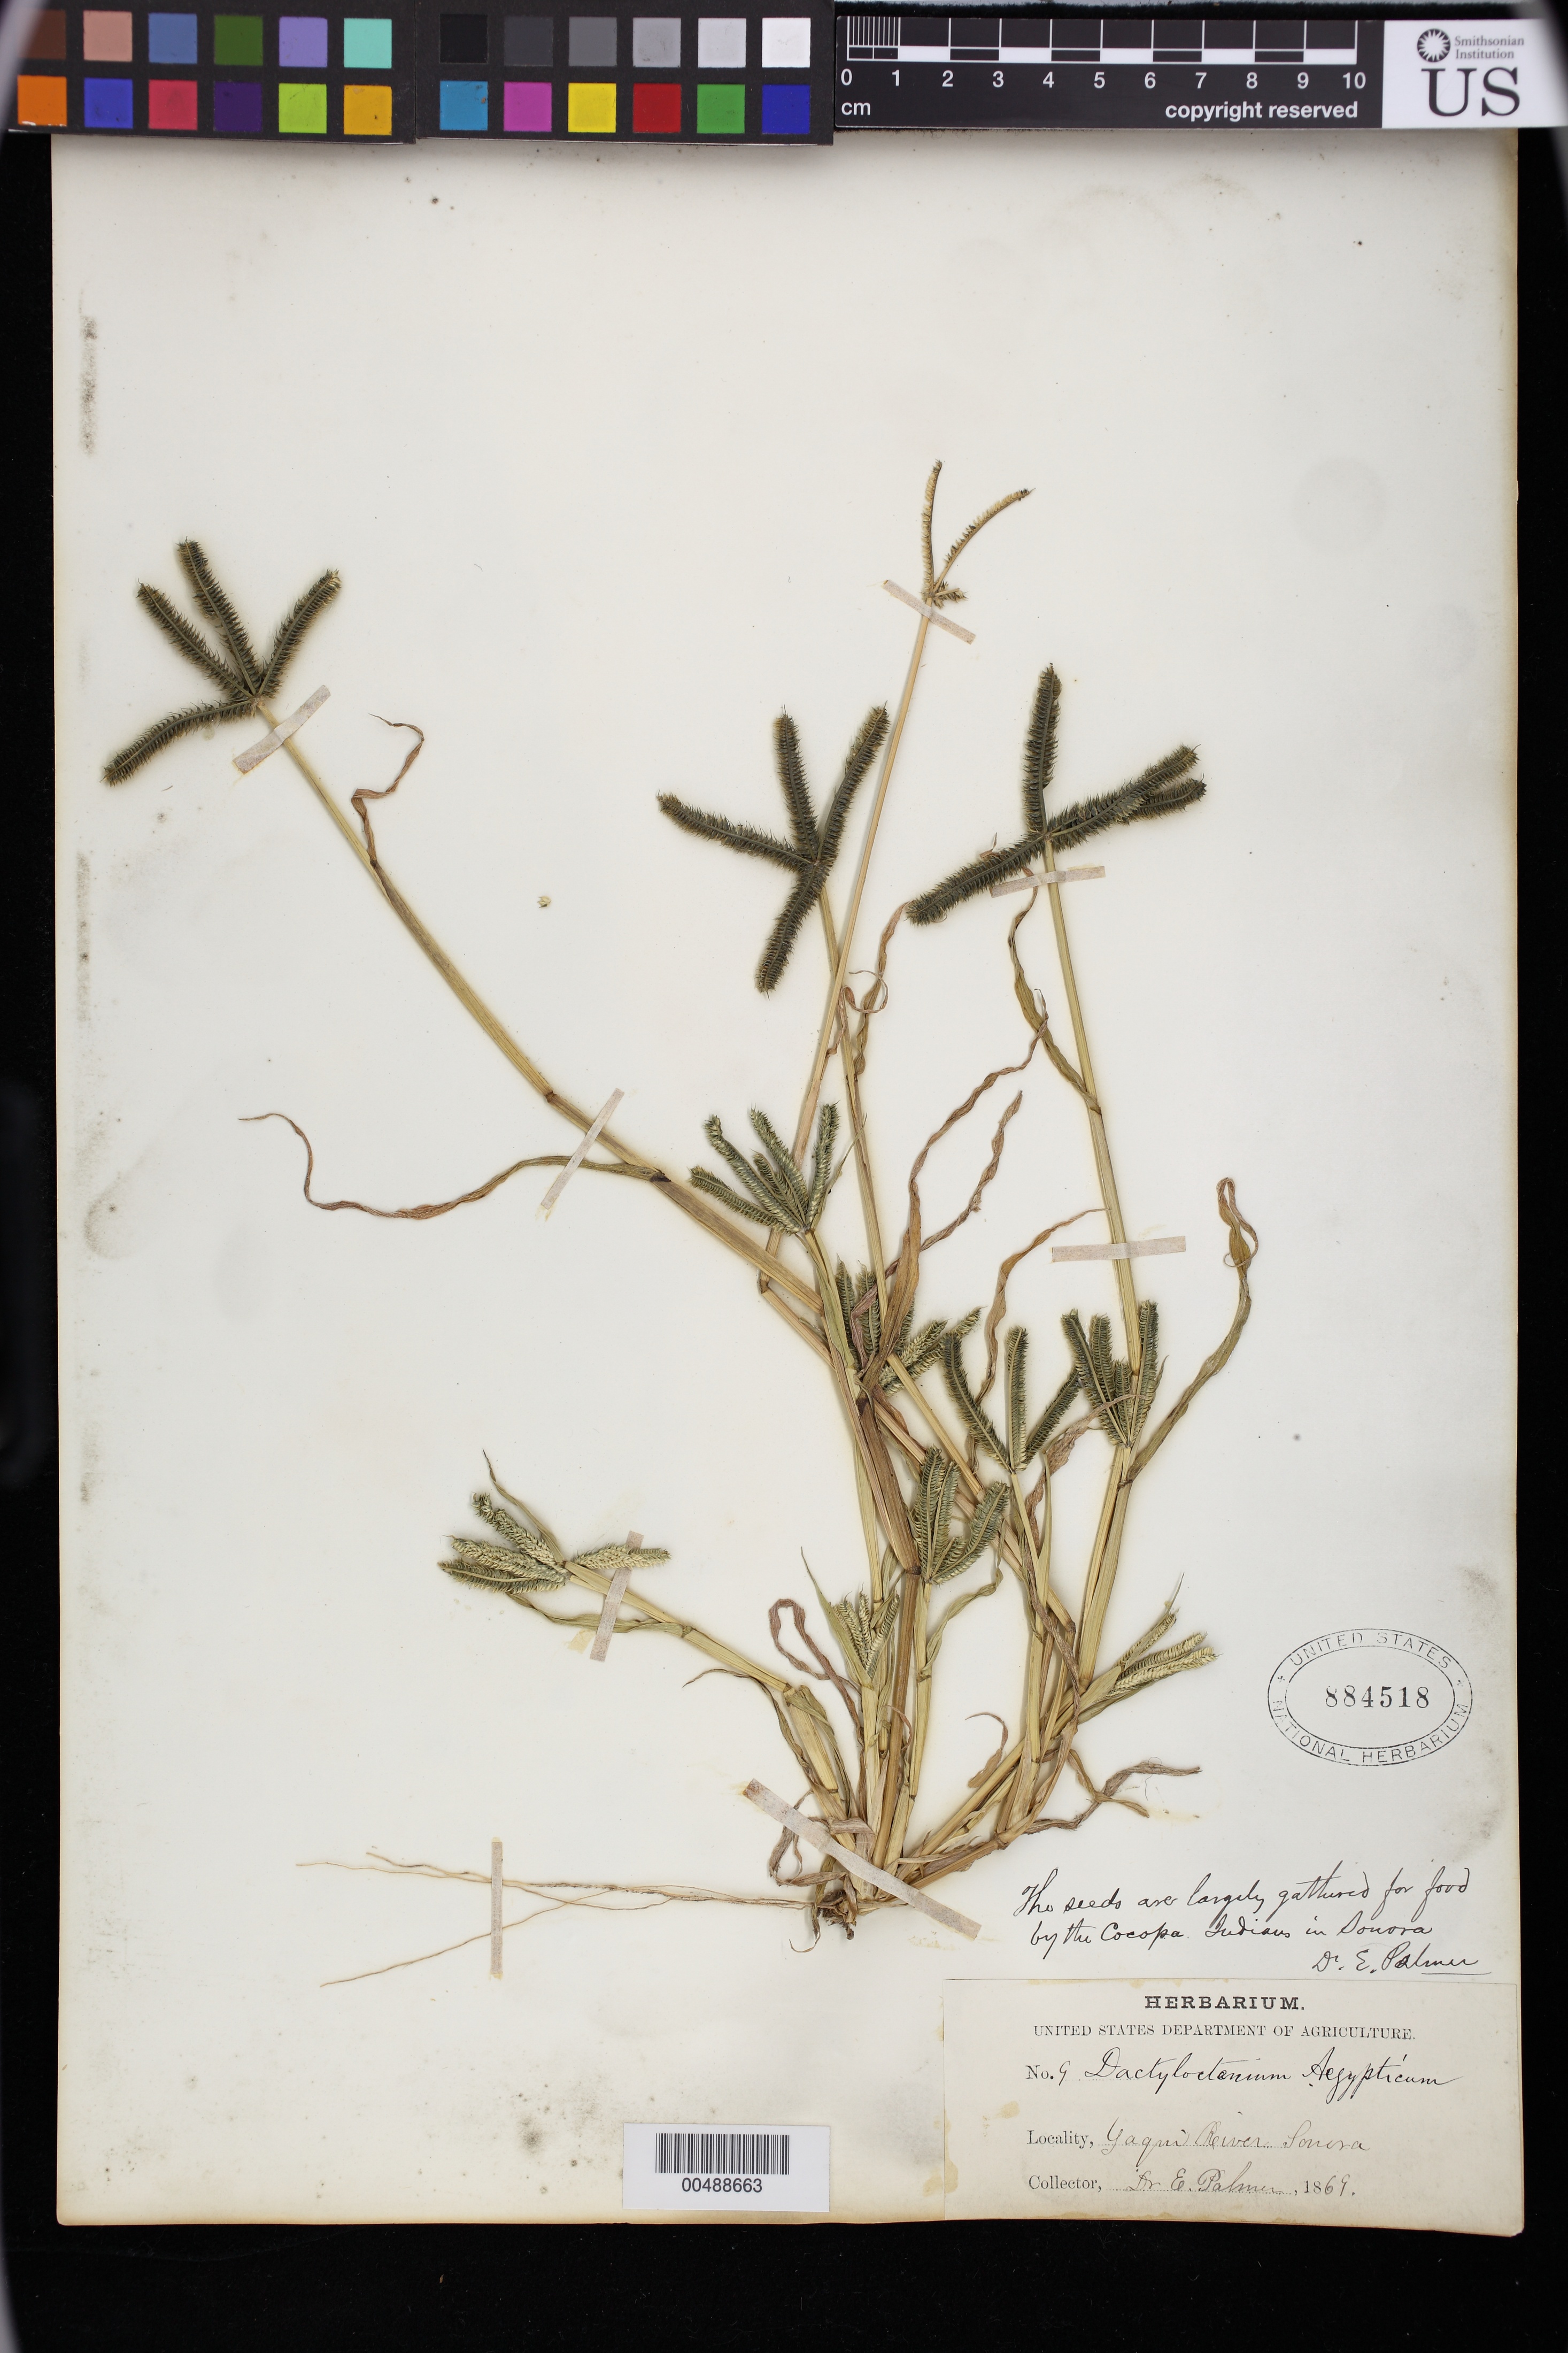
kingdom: Plantae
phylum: Tracheophyta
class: Liliopsida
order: Poales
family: Poaceae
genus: Dactyloctenium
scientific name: Dactyloctenium aegyptium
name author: (L.) Willd.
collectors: E. Palmer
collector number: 9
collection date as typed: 1969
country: Mexico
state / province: Sonora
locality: Yaqui River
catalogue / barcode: US 884518